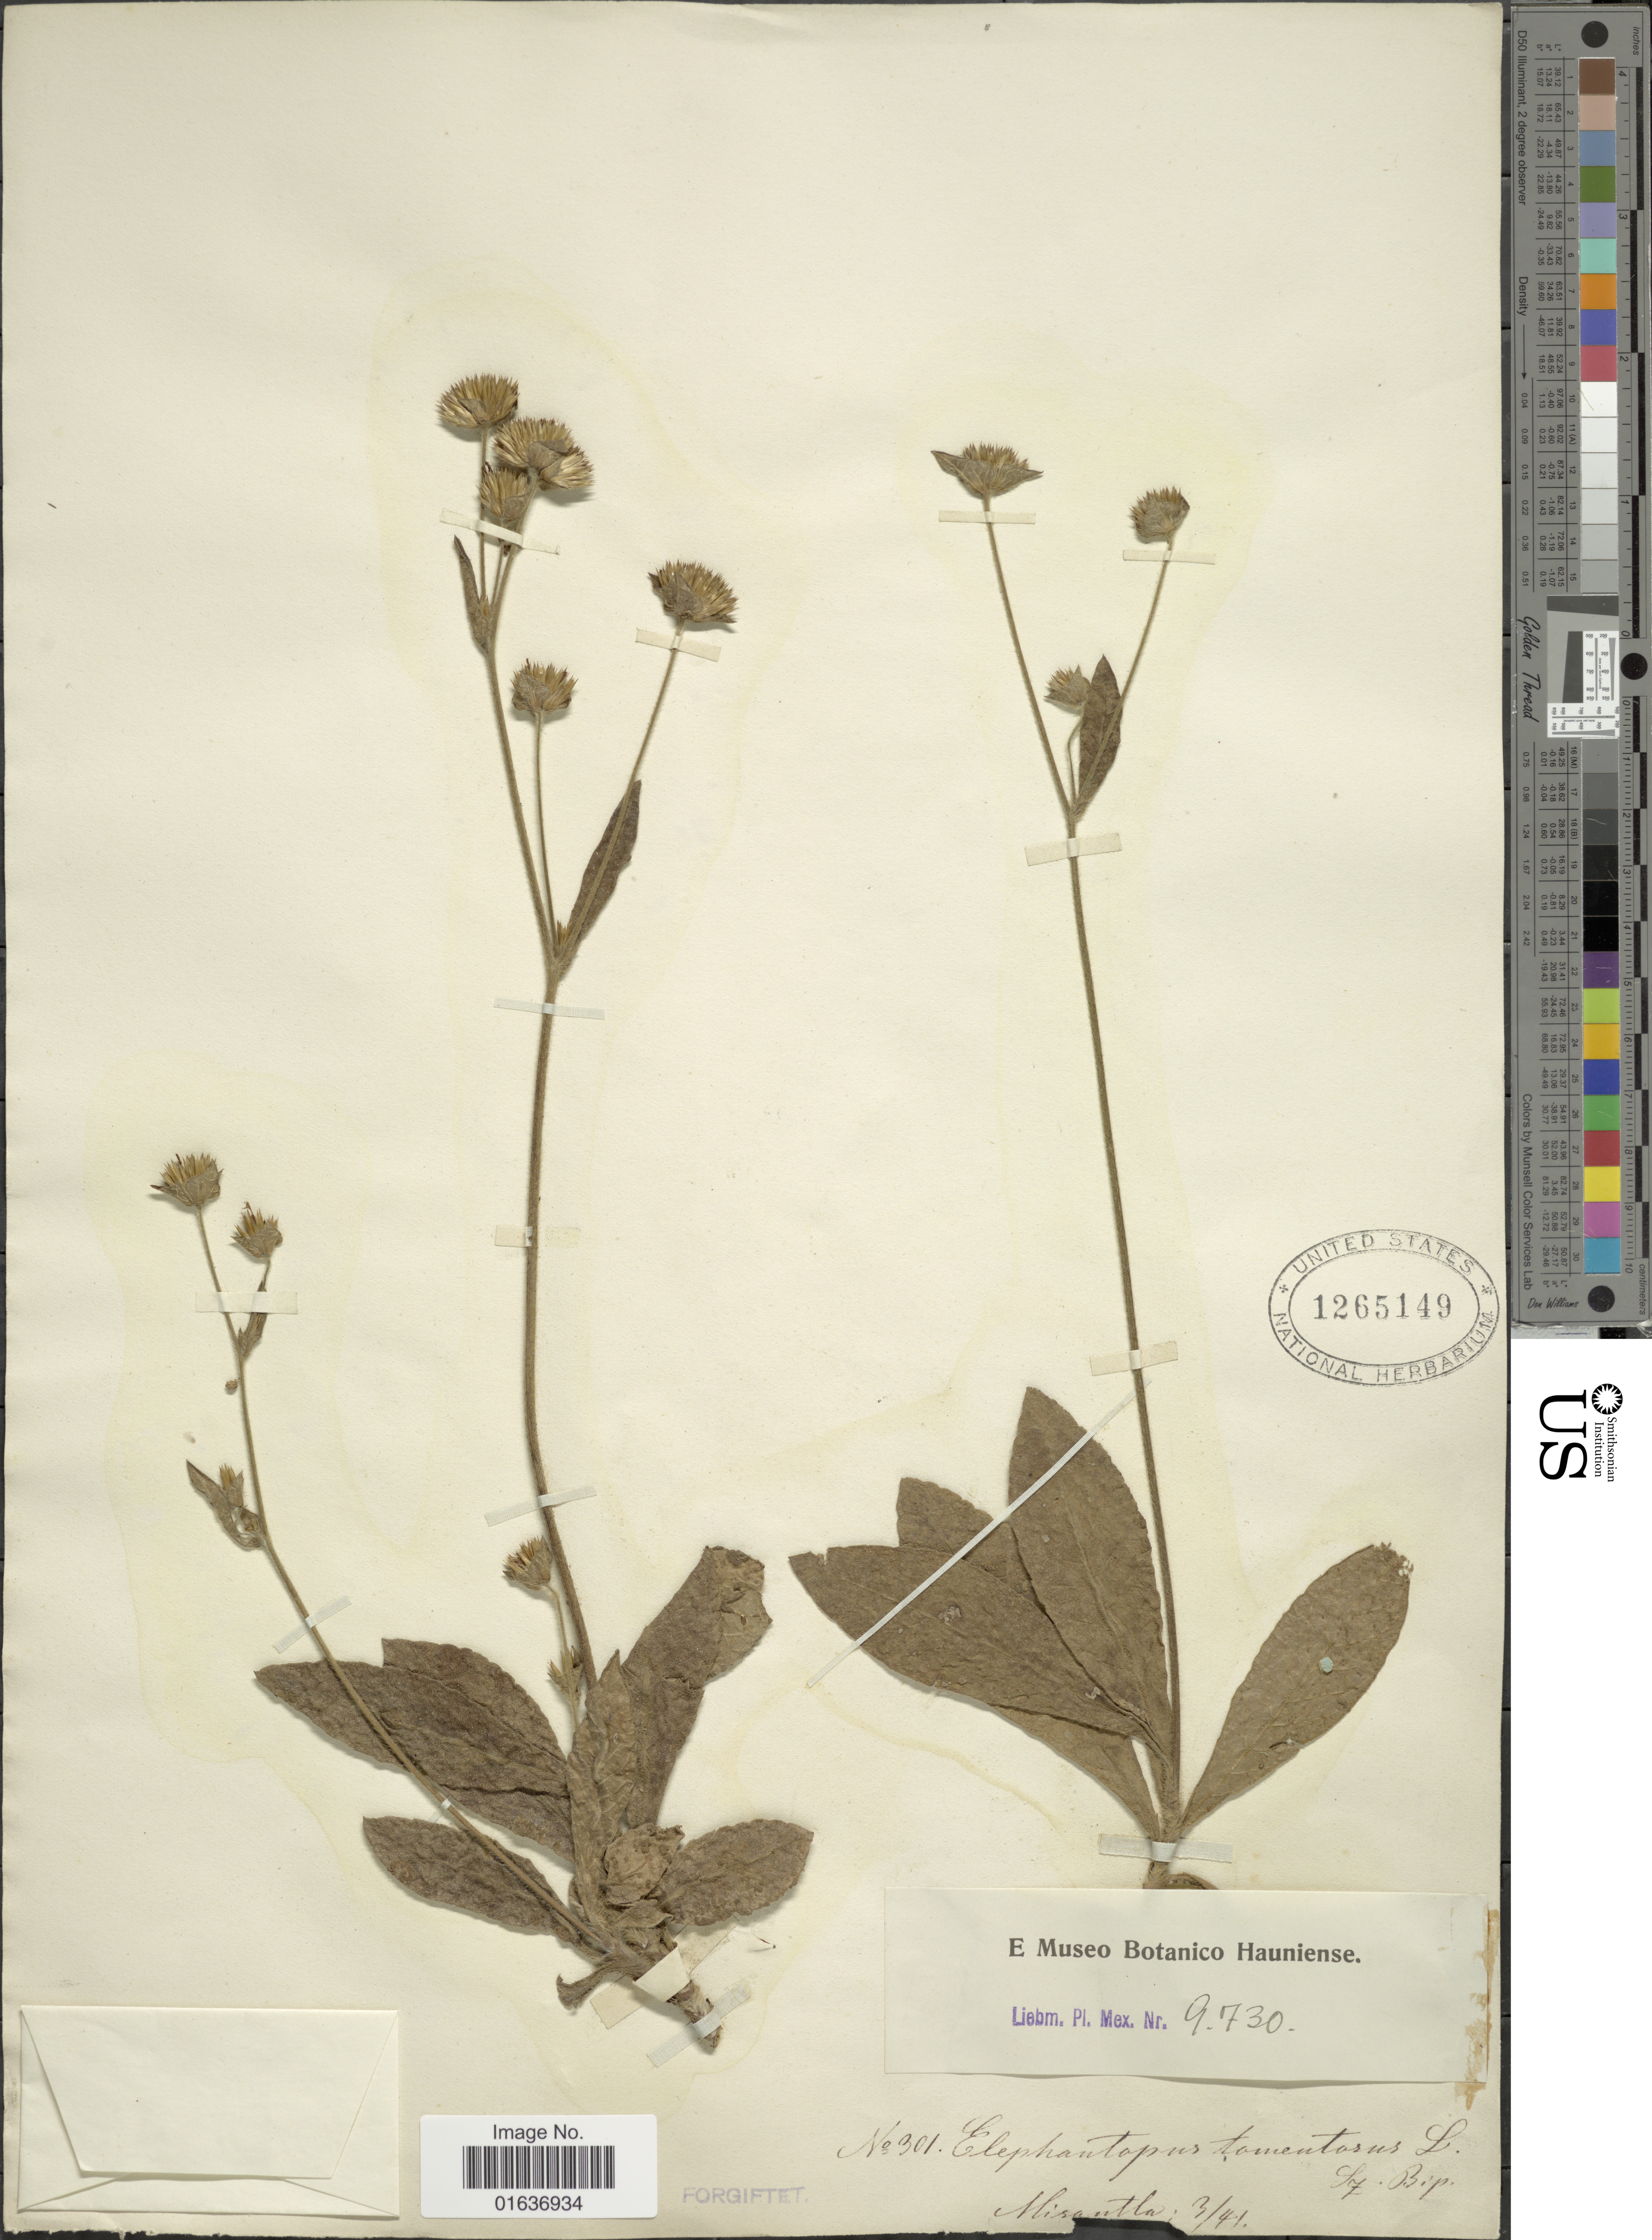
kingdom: Plantae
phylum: Tracheophyta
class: Magnoliopsida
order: Asterales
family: Asteraceae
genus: Elephantopus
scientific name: Elephantopus tomentosus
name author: L.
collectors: Liebmann, --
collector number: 9730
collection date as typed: Transcribed d/m/y: /3/41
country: Mexico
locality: Misantla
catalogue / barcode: US 1265149